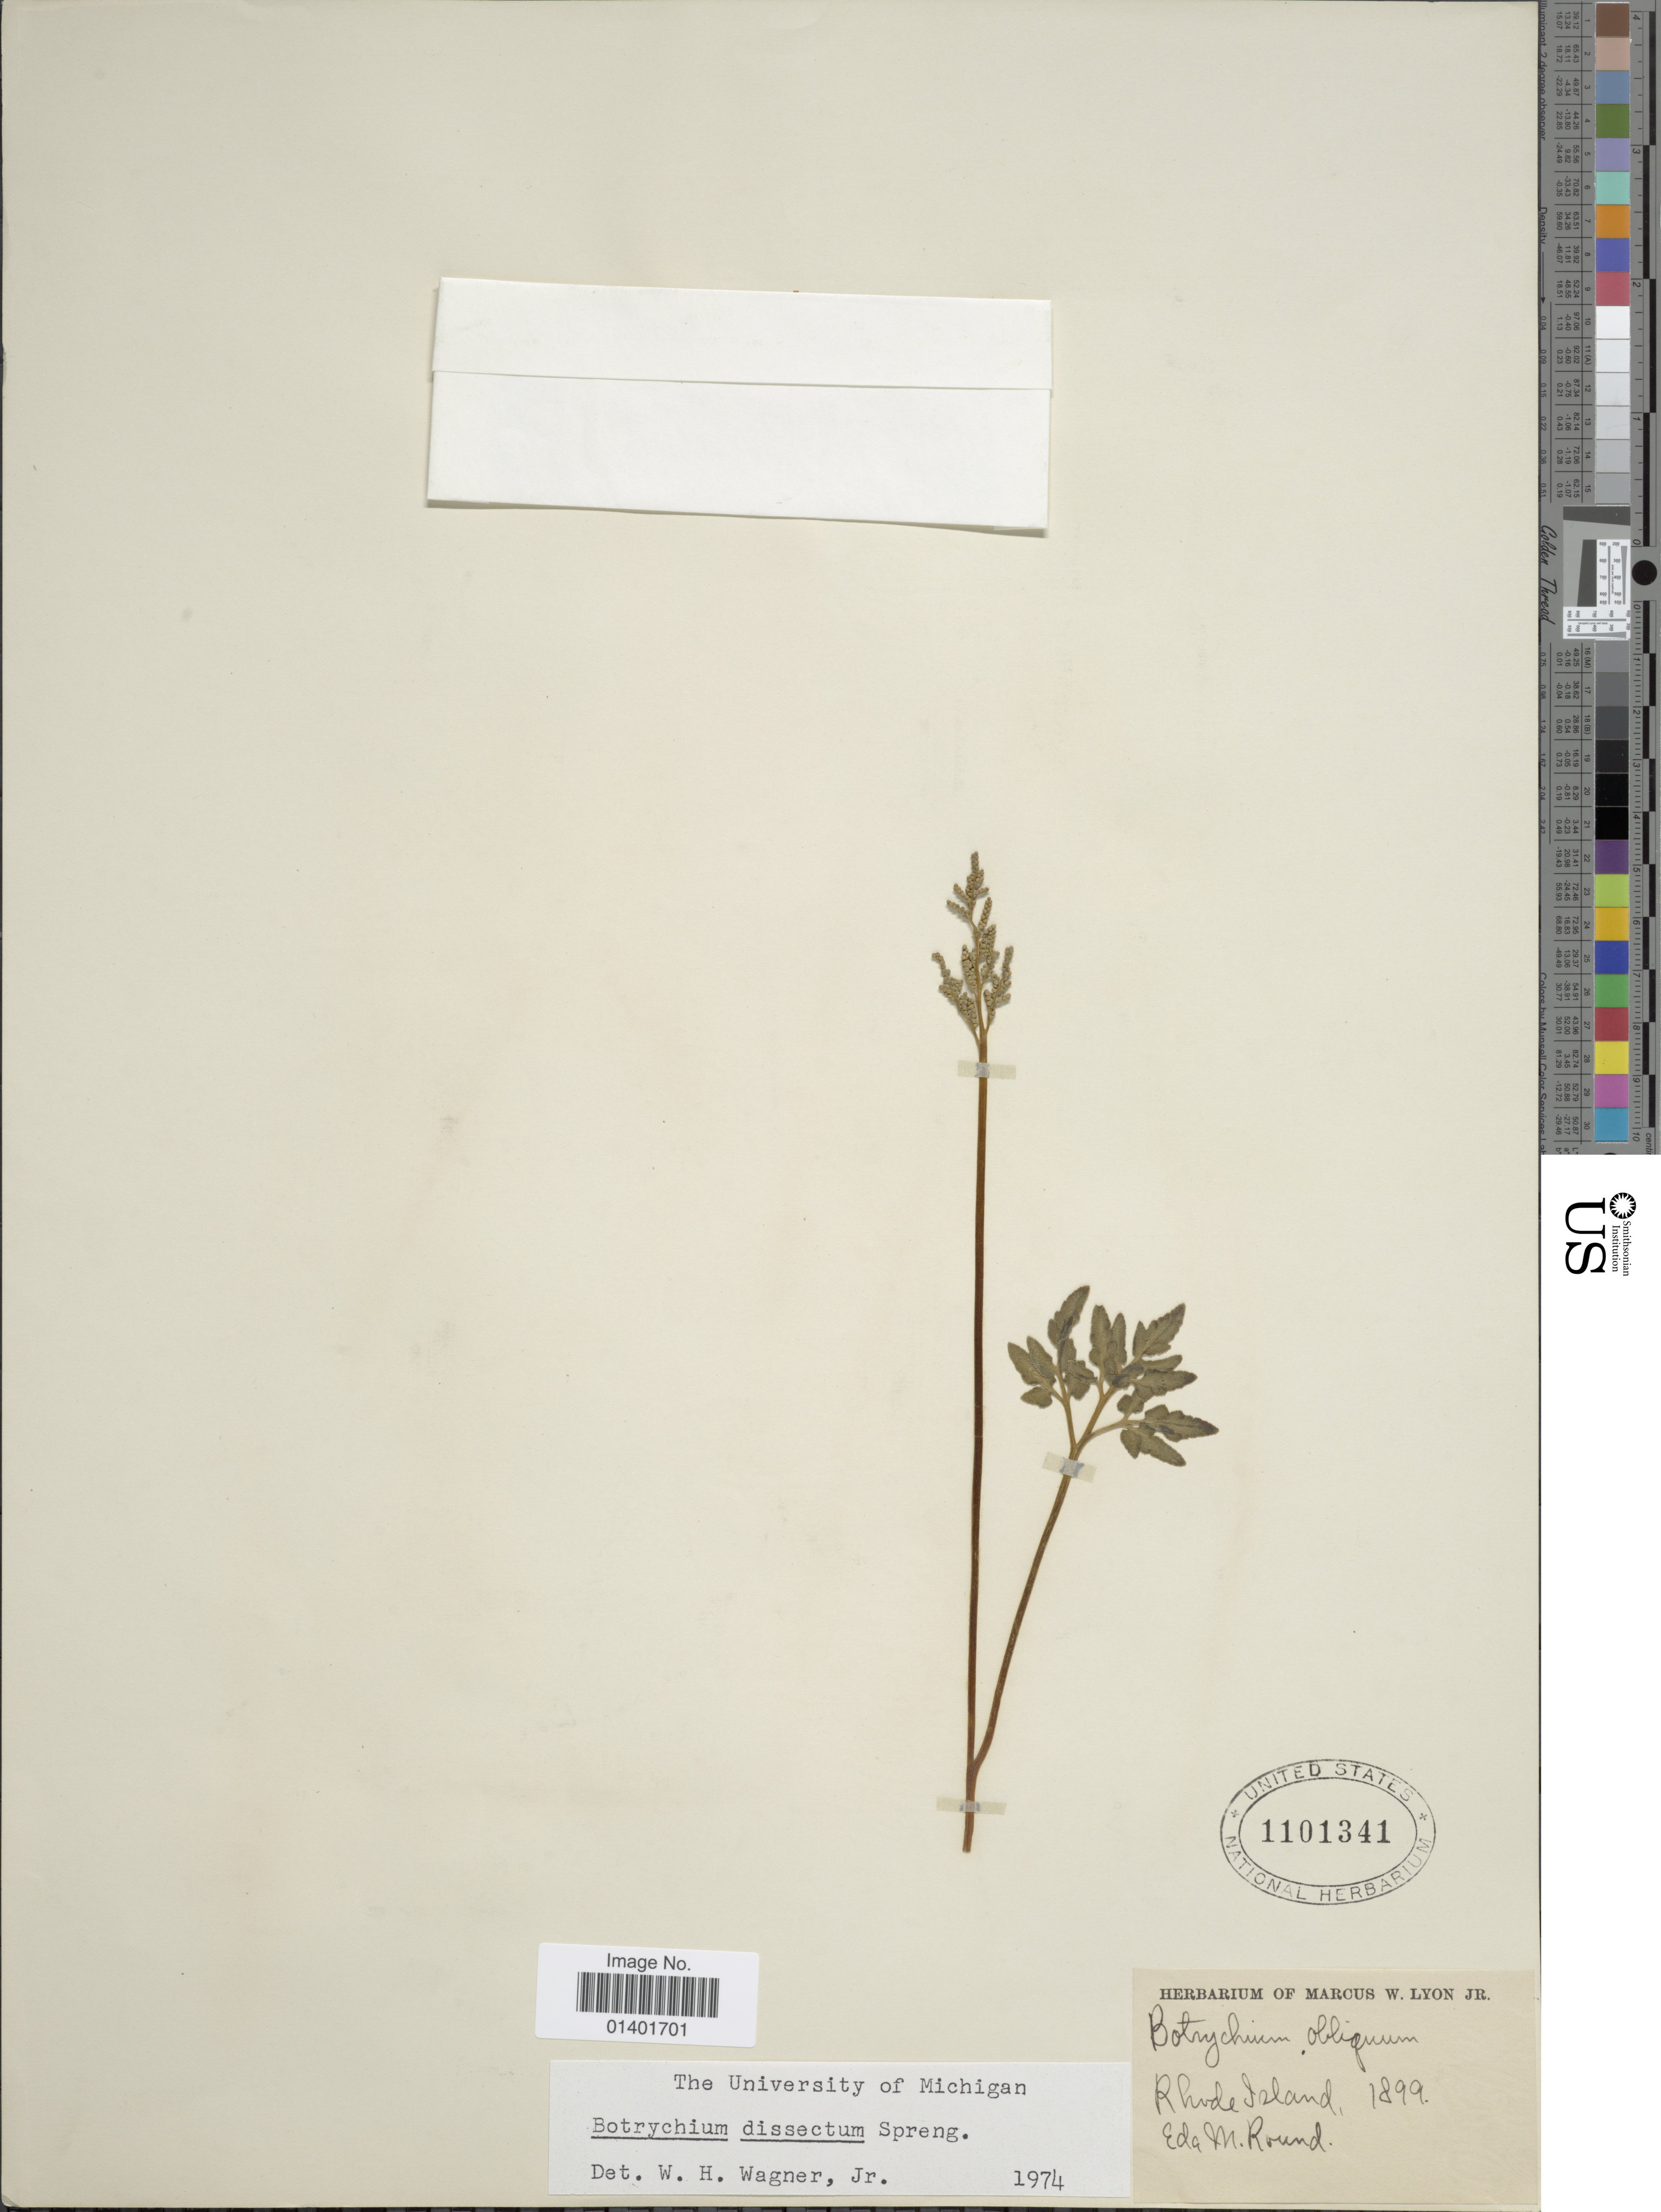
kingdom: Plantae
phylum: Tracheophyta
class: Polypodiopsida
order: Ophioglossales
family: Ophioglossaceae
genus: Botrychium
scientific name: Botrychium dissectum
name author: Spreng.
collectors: E. Round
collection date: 1899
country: United States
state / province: Rhode Island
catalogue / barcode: US 1101341